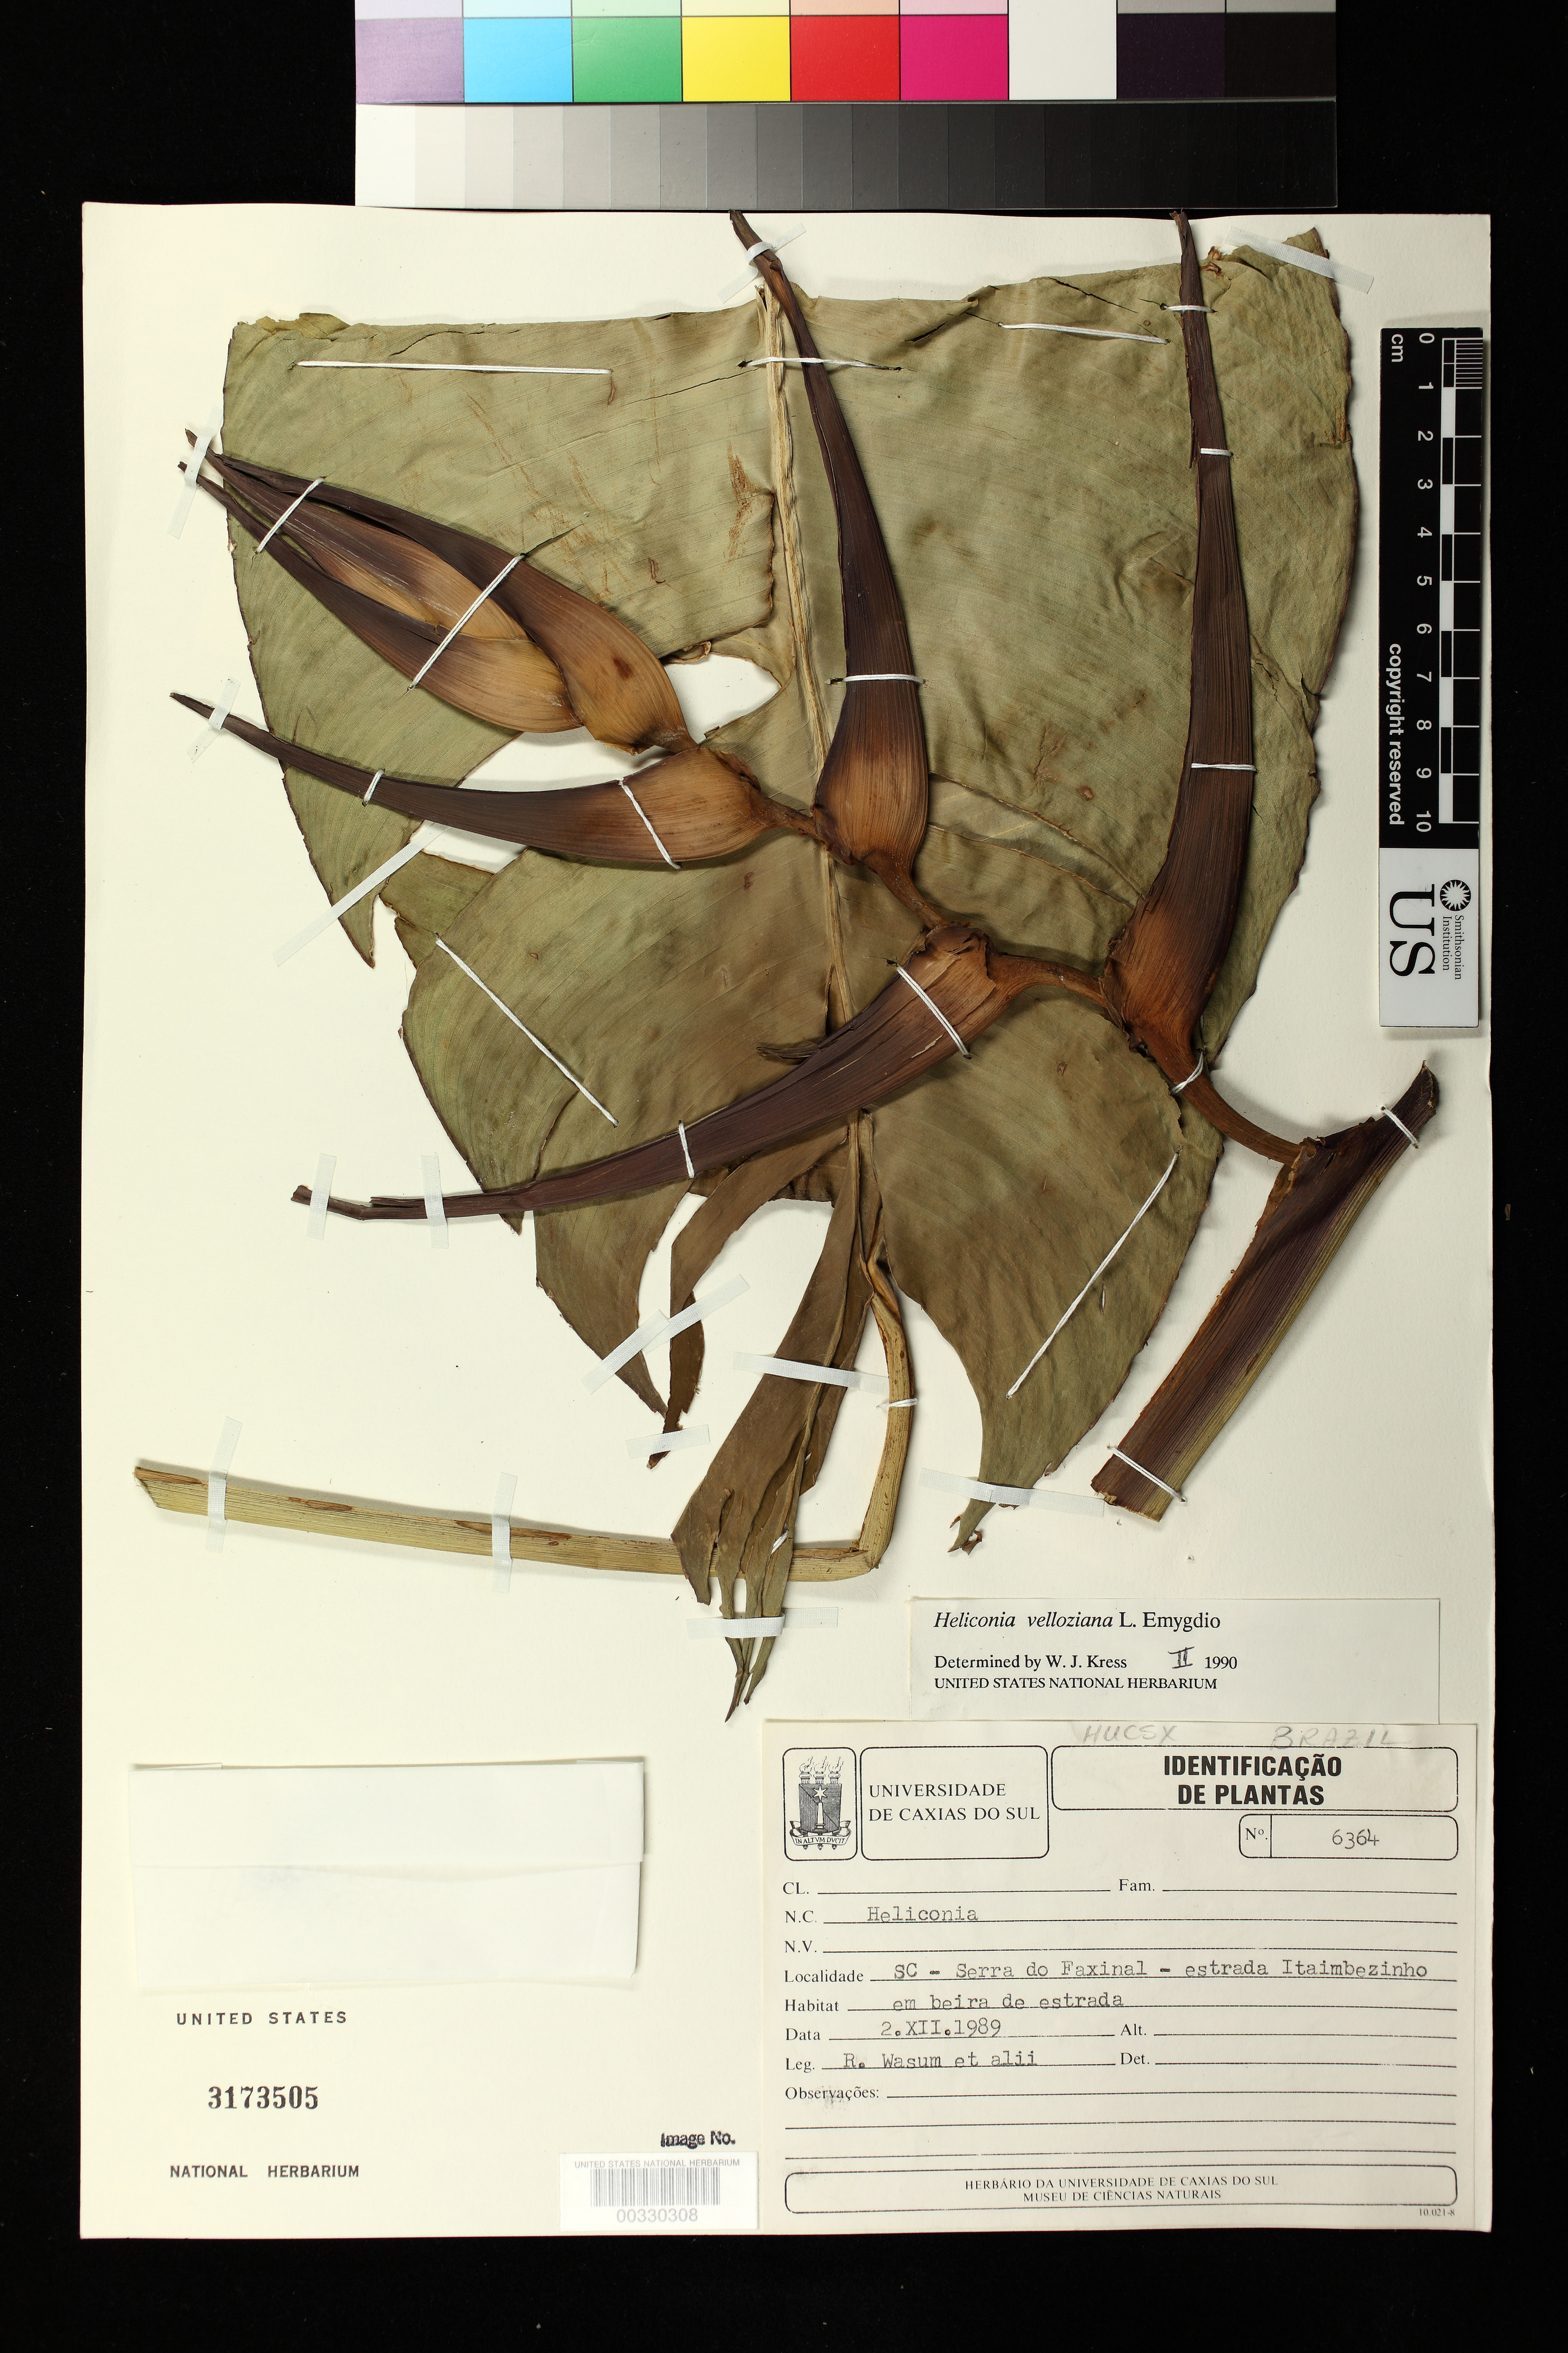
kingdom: Plantae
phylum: Tracheophyta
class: Liliopsida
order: Zingiberales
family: Heliconiaceae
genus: Heliconia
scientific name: Heliconia velloziana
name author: Emygdio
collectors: R. A. Wasum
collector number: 6364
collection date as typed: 02 Dec 1989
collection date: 1989-12-02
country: Brazil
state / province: Santa Catarina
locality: Sc - serra do faxinal - itaimbezinho highway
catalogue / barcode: US 3173505